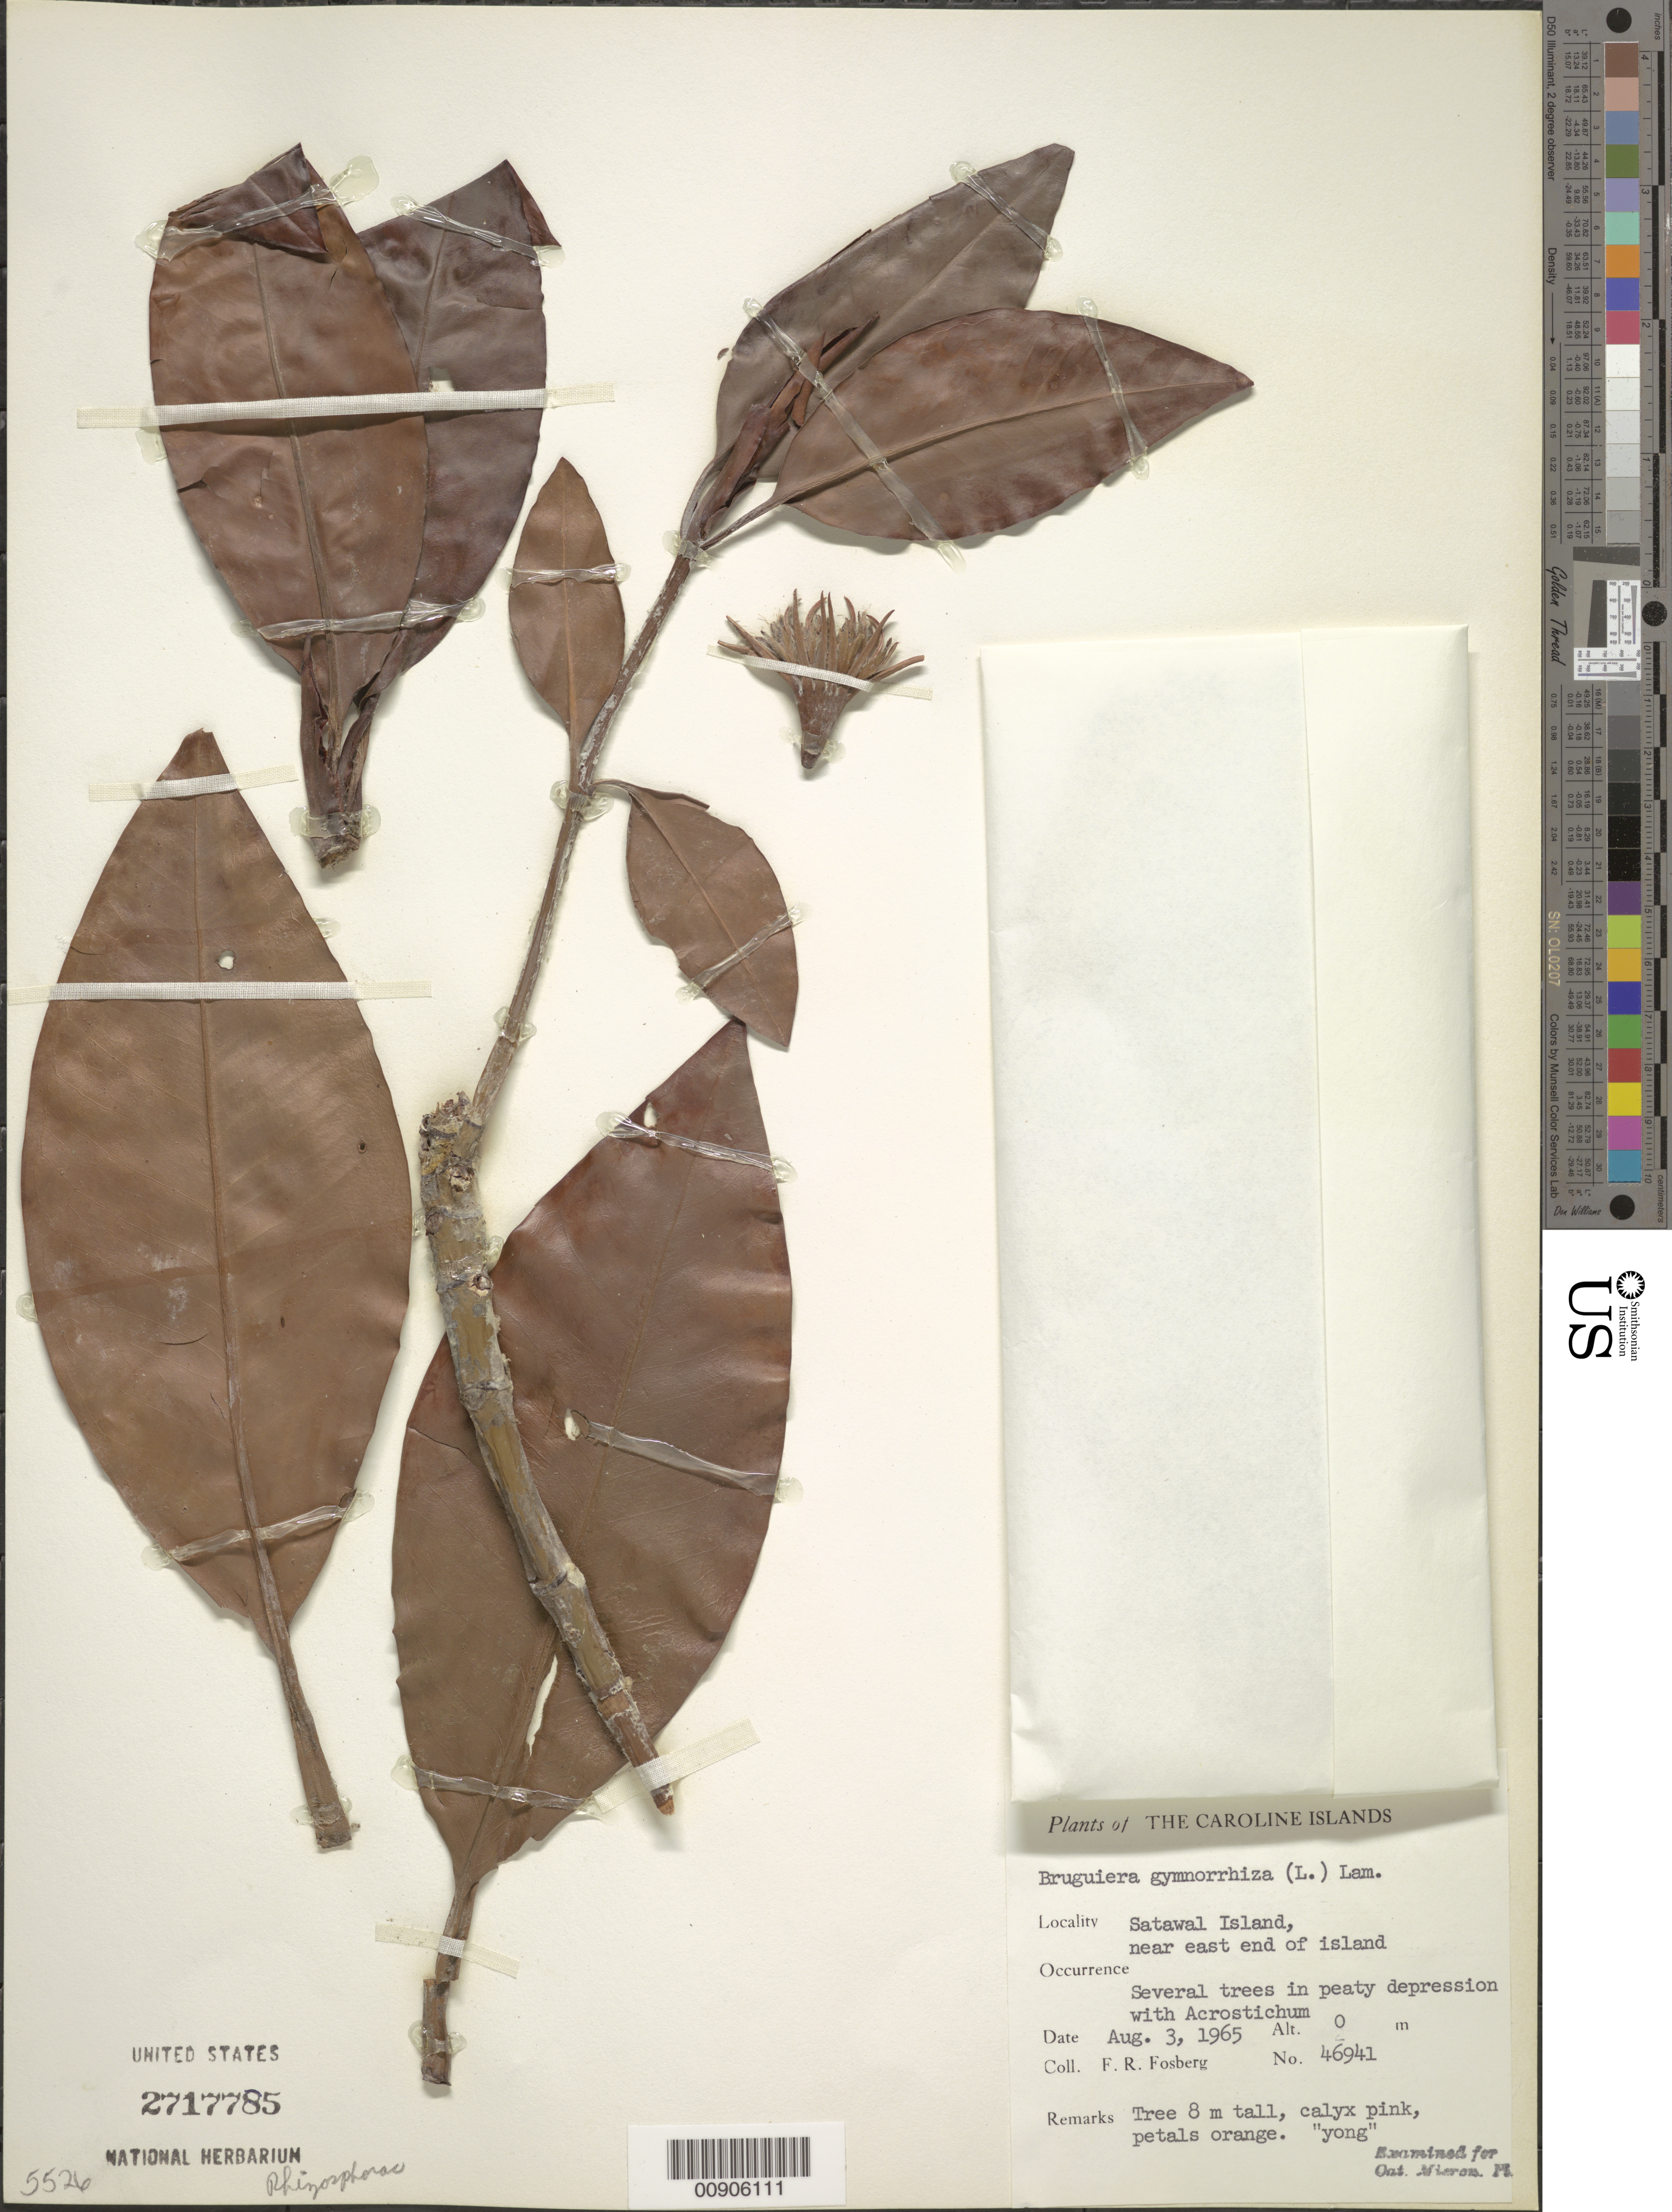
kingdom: Plantae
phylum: Tracheophyta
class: Magnoliopsida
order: Malpighiales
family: Rhizophoraceae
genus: Bruguiera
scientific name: Bruguiera gymnorhiza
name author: (L.) Savigny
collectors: F. R. Fosberg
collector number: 46941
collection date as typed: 03 Aug 1965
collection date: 1965-08-03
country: Micronesia, Federated States of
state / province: Yap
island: Satawal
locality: Satawal Island, near east end of island.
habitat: Several trees in peaty depression with Acrostichum.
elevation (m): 0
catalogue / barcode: US 2717785